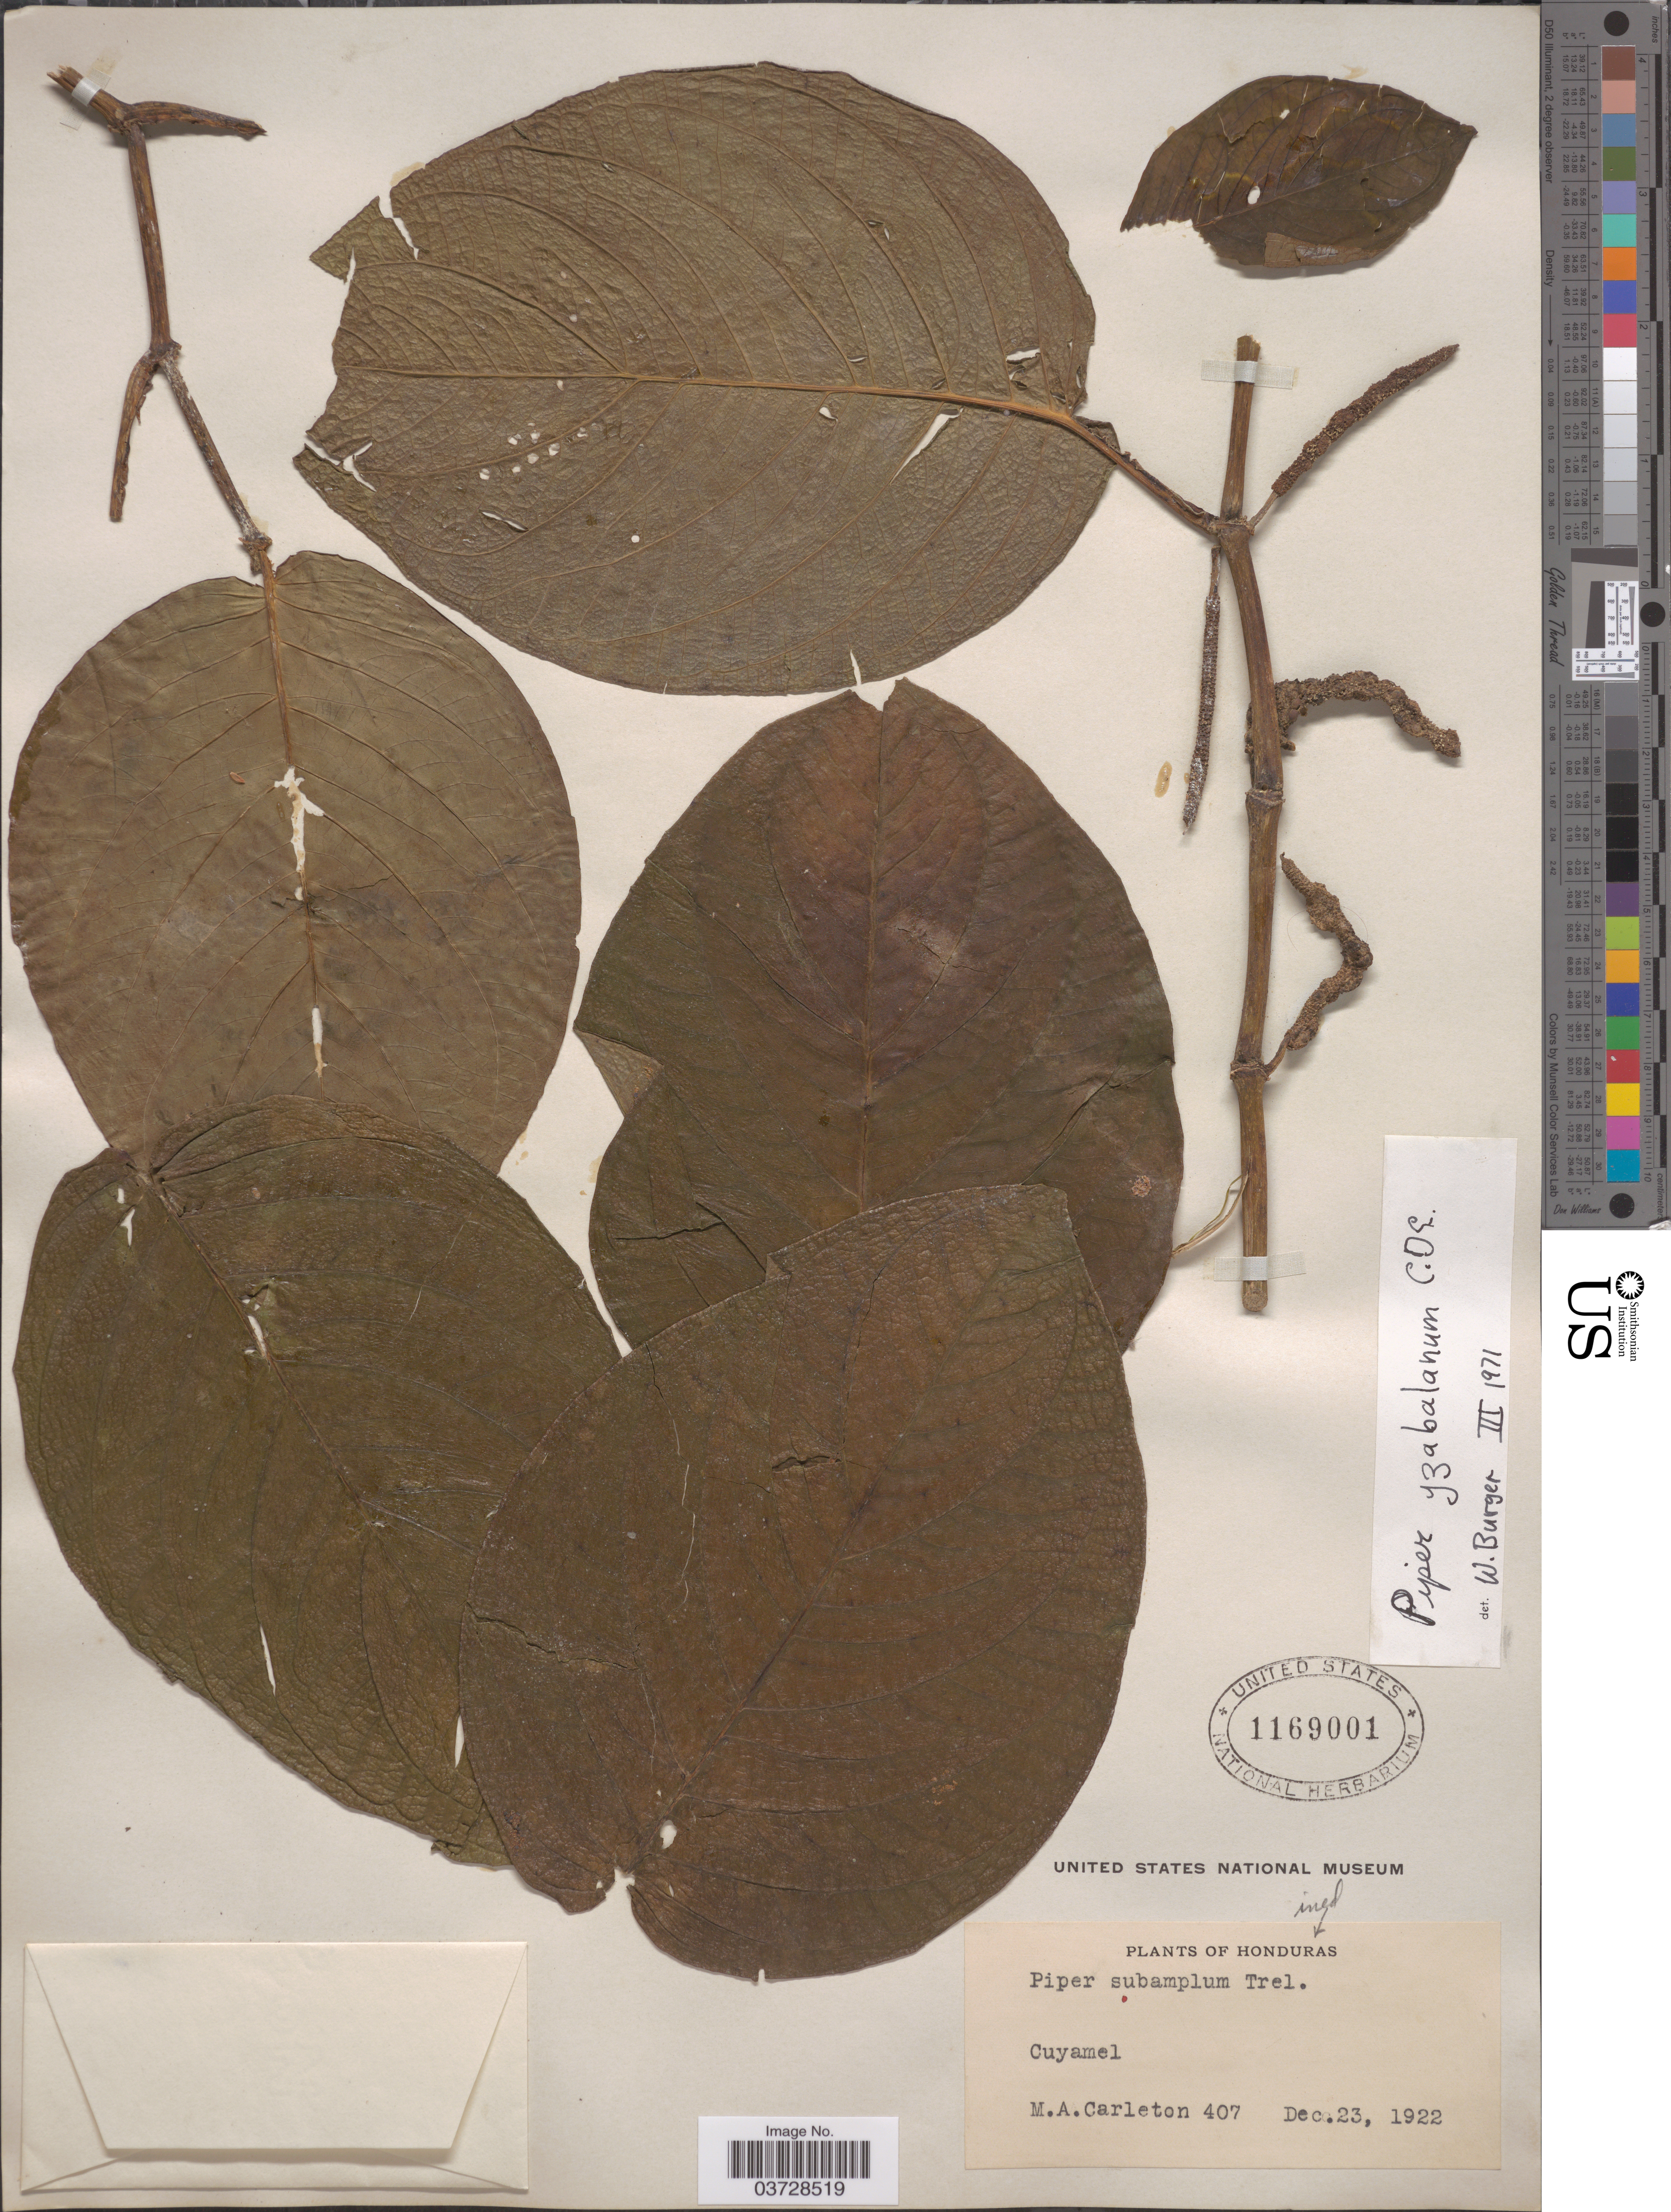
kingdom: Plantae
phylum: Tracheophyta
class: Magnoliopsida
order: Piperales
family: Piperaceae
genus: Piper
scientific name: Piper yzabalanum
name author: C. DC.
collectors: M. A. Carleton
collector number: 407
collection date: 1922-12-23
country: Honduras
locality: Cuyamel.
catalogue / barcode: US 1169001